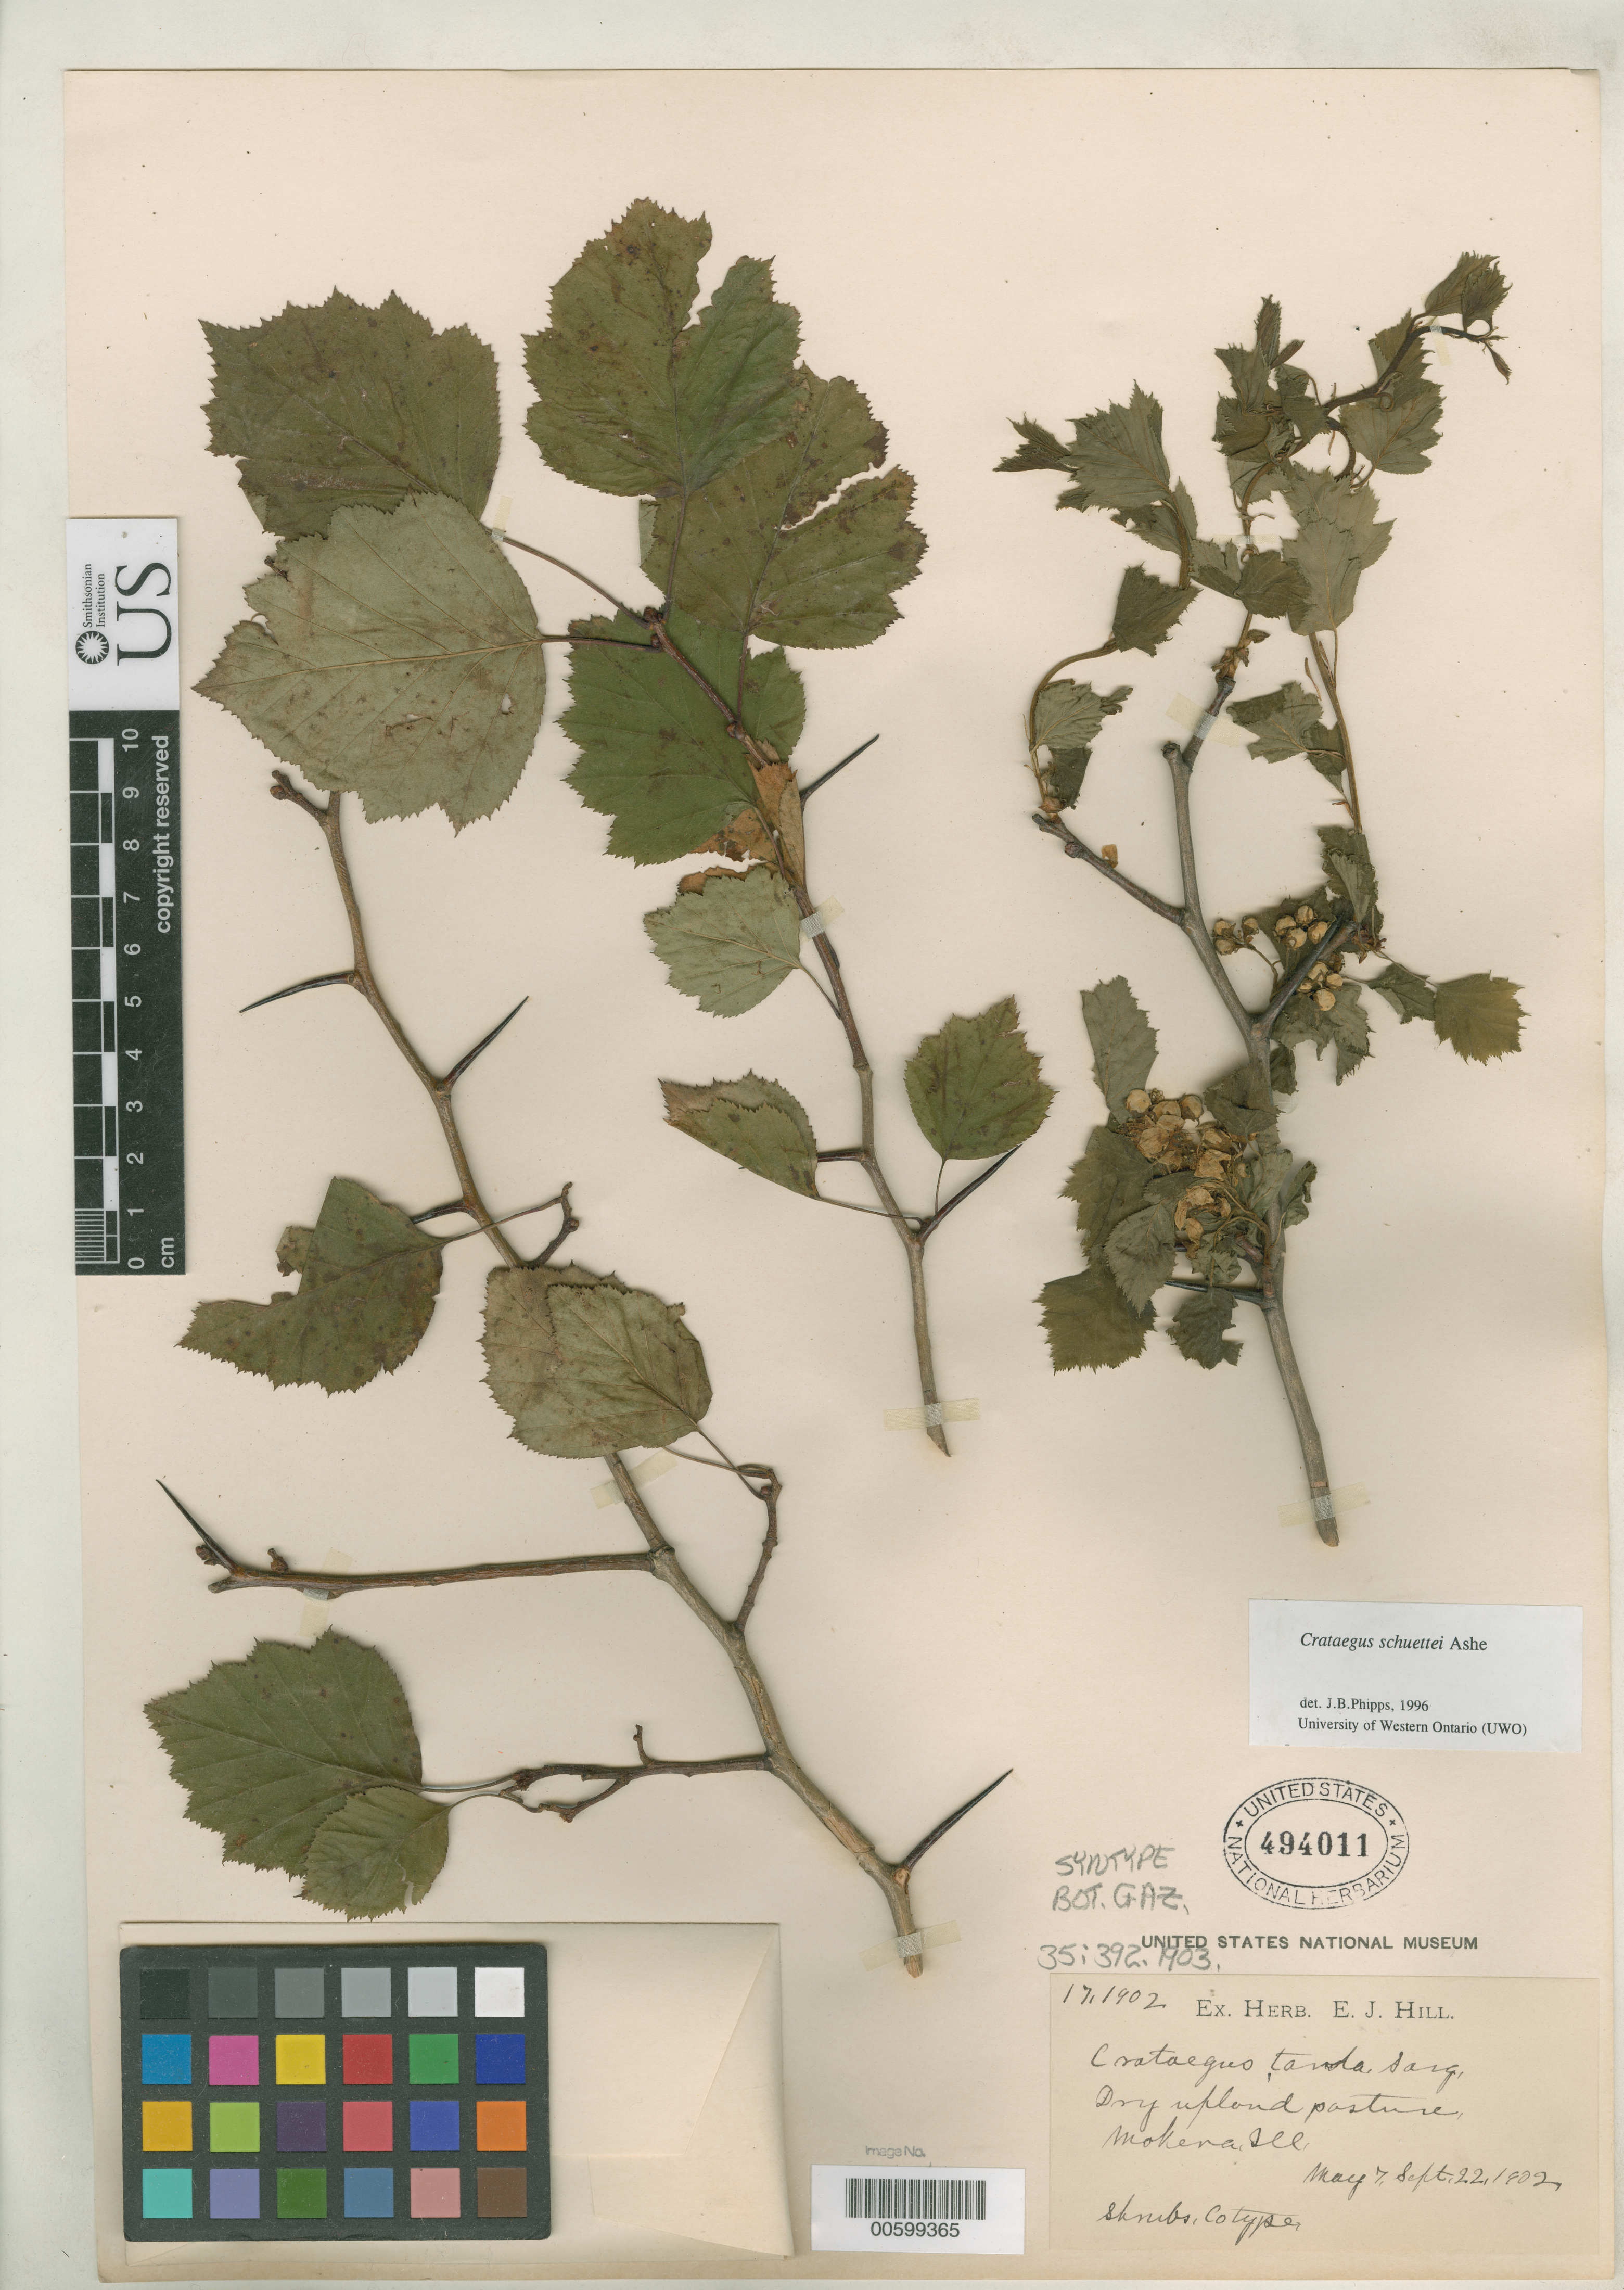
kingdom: Plantae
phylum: Tracheophyta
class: Magnoliopsida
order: Rosales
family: Rosaceae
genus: Crataegus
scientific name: Crataegus tarda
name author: Sarg.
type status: Syntype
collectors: E. J. Hill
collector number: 17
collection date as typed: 07 May 1902 to 22 Sep 1902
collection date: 1902-05-07/1902-09-22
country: United States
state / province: Illinois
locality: Mohena.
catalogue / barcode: US 494011